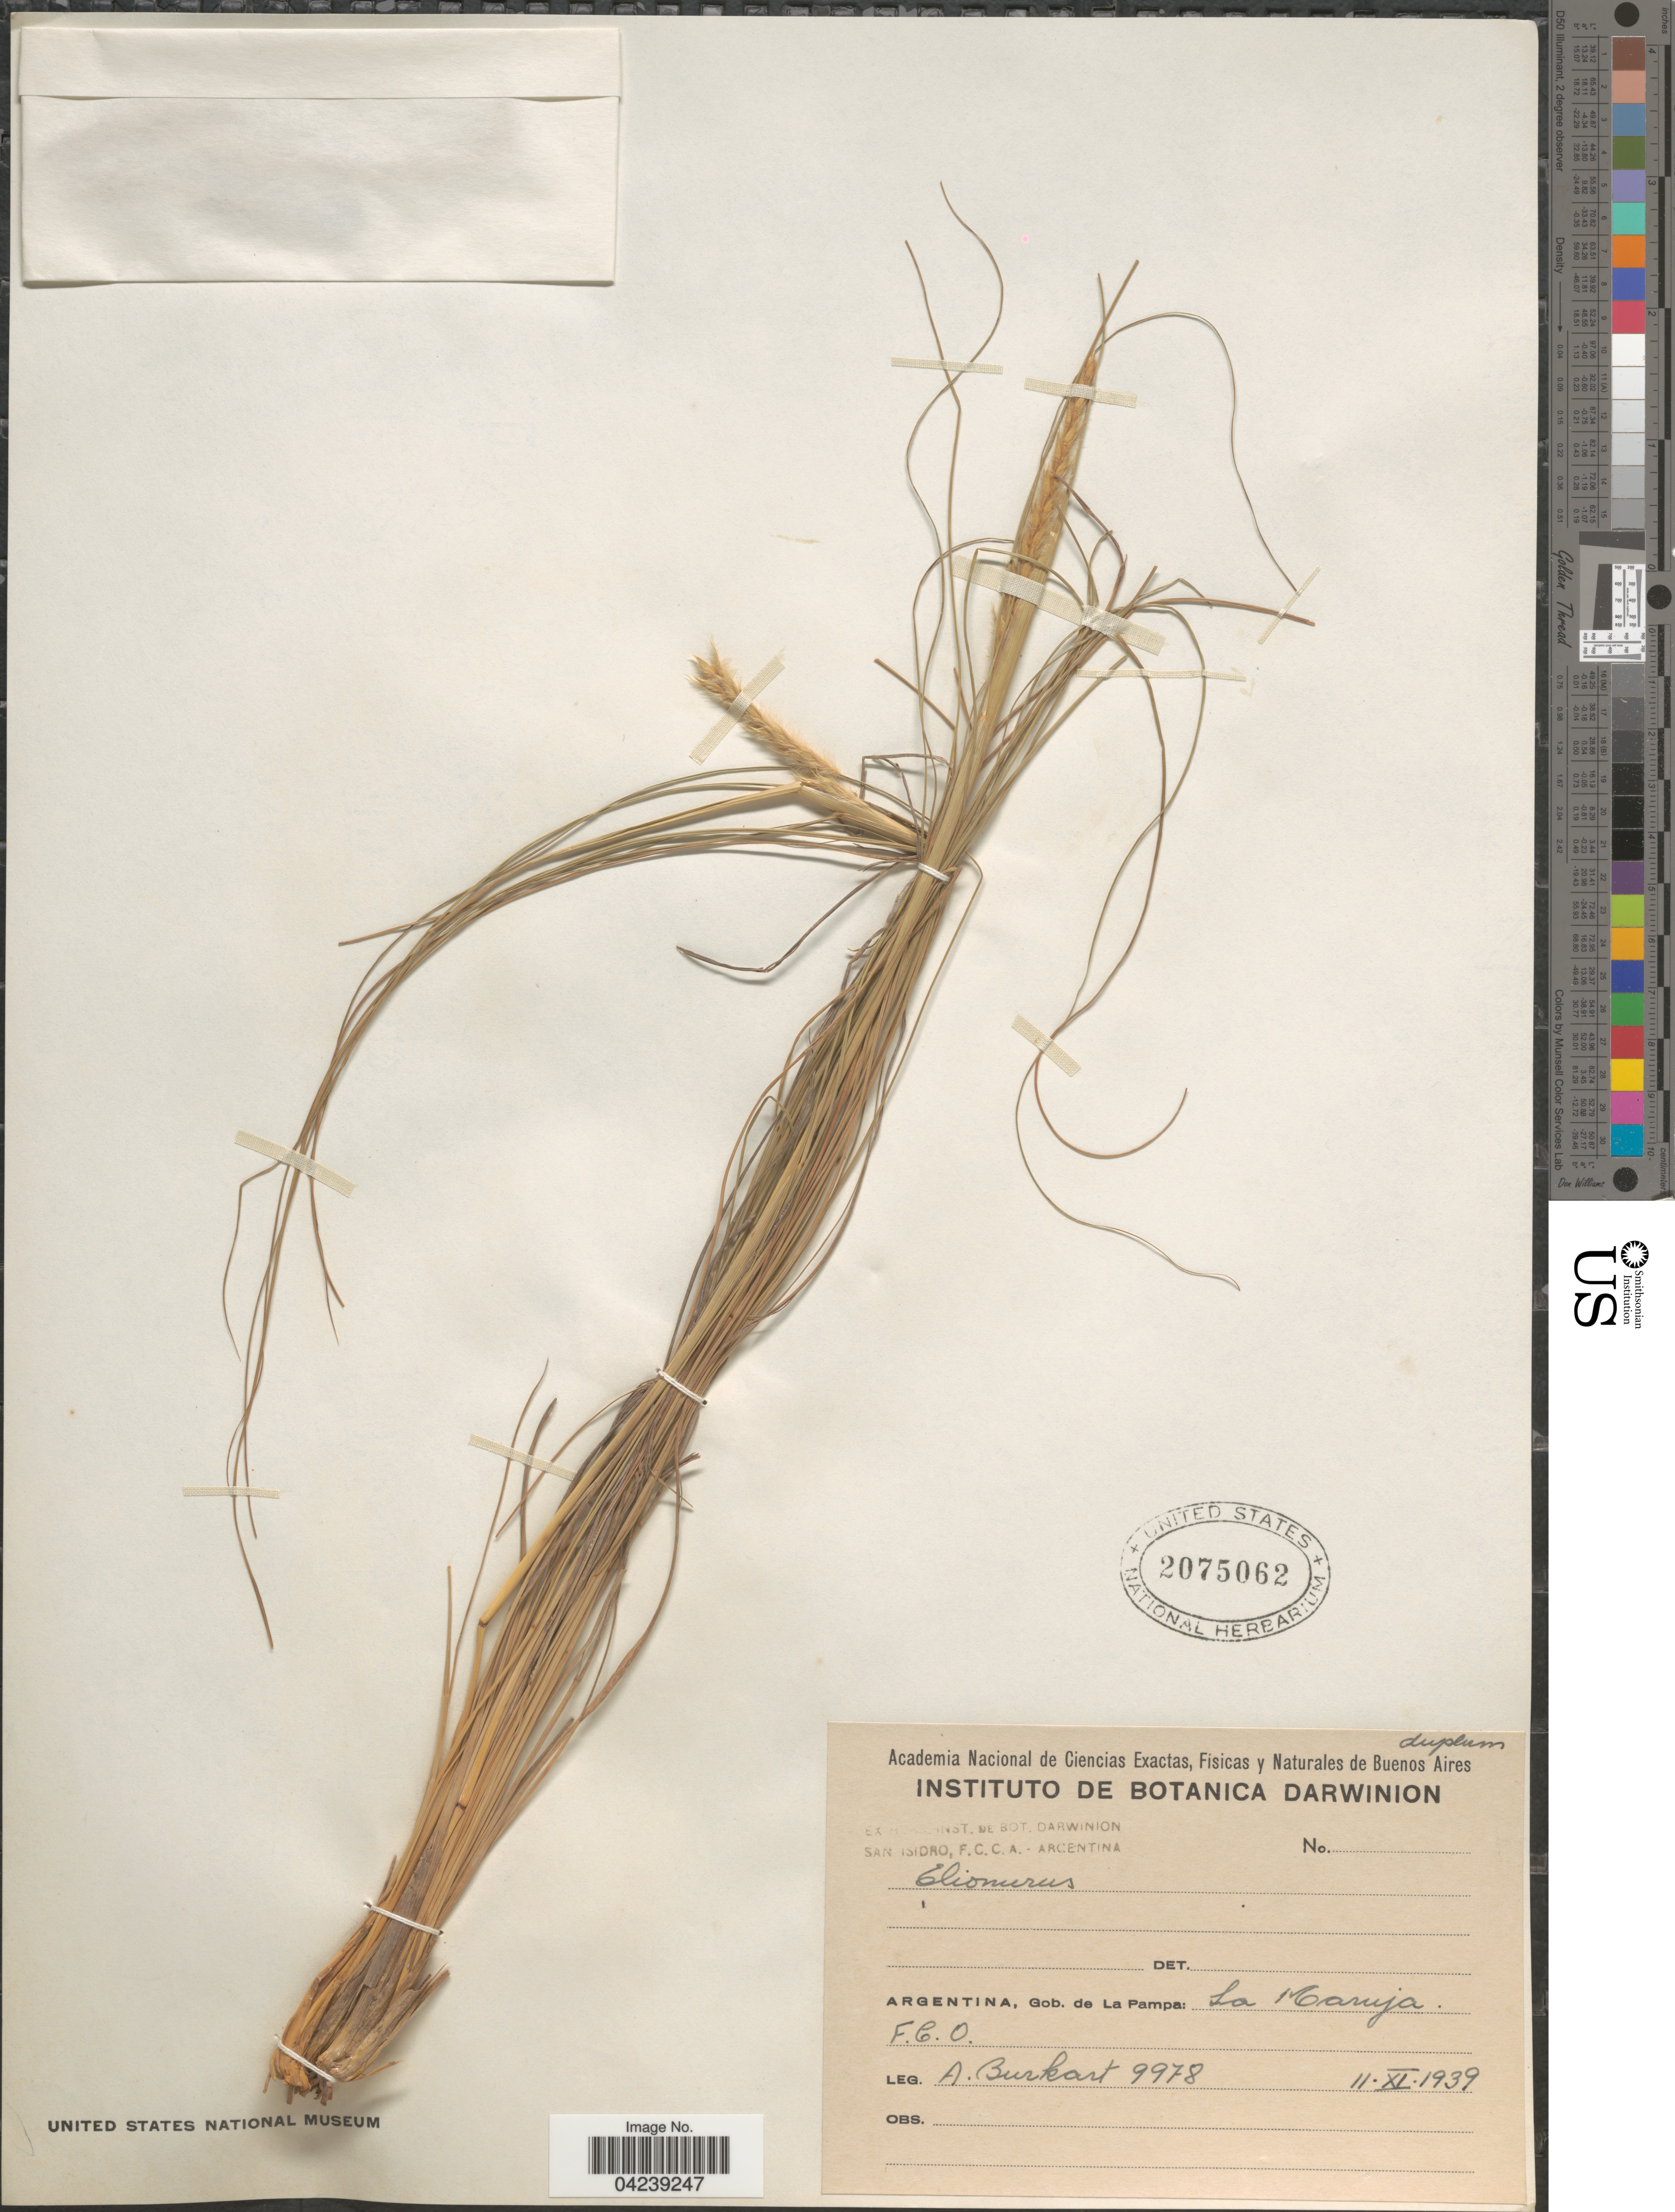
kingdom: Plantae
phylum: Tracheophyta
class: Liliopsida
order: Poales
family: Poaceae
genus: Elionurus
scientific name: Elionurus muticus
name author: (Spreng.) Kuntze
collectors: A. E. Burkart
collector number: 9978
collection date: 1939-11-11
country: Argentina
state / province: La Pampa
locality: Gob. de La Pampa: La Mamja. F.C.O.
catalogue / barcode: US 2075062